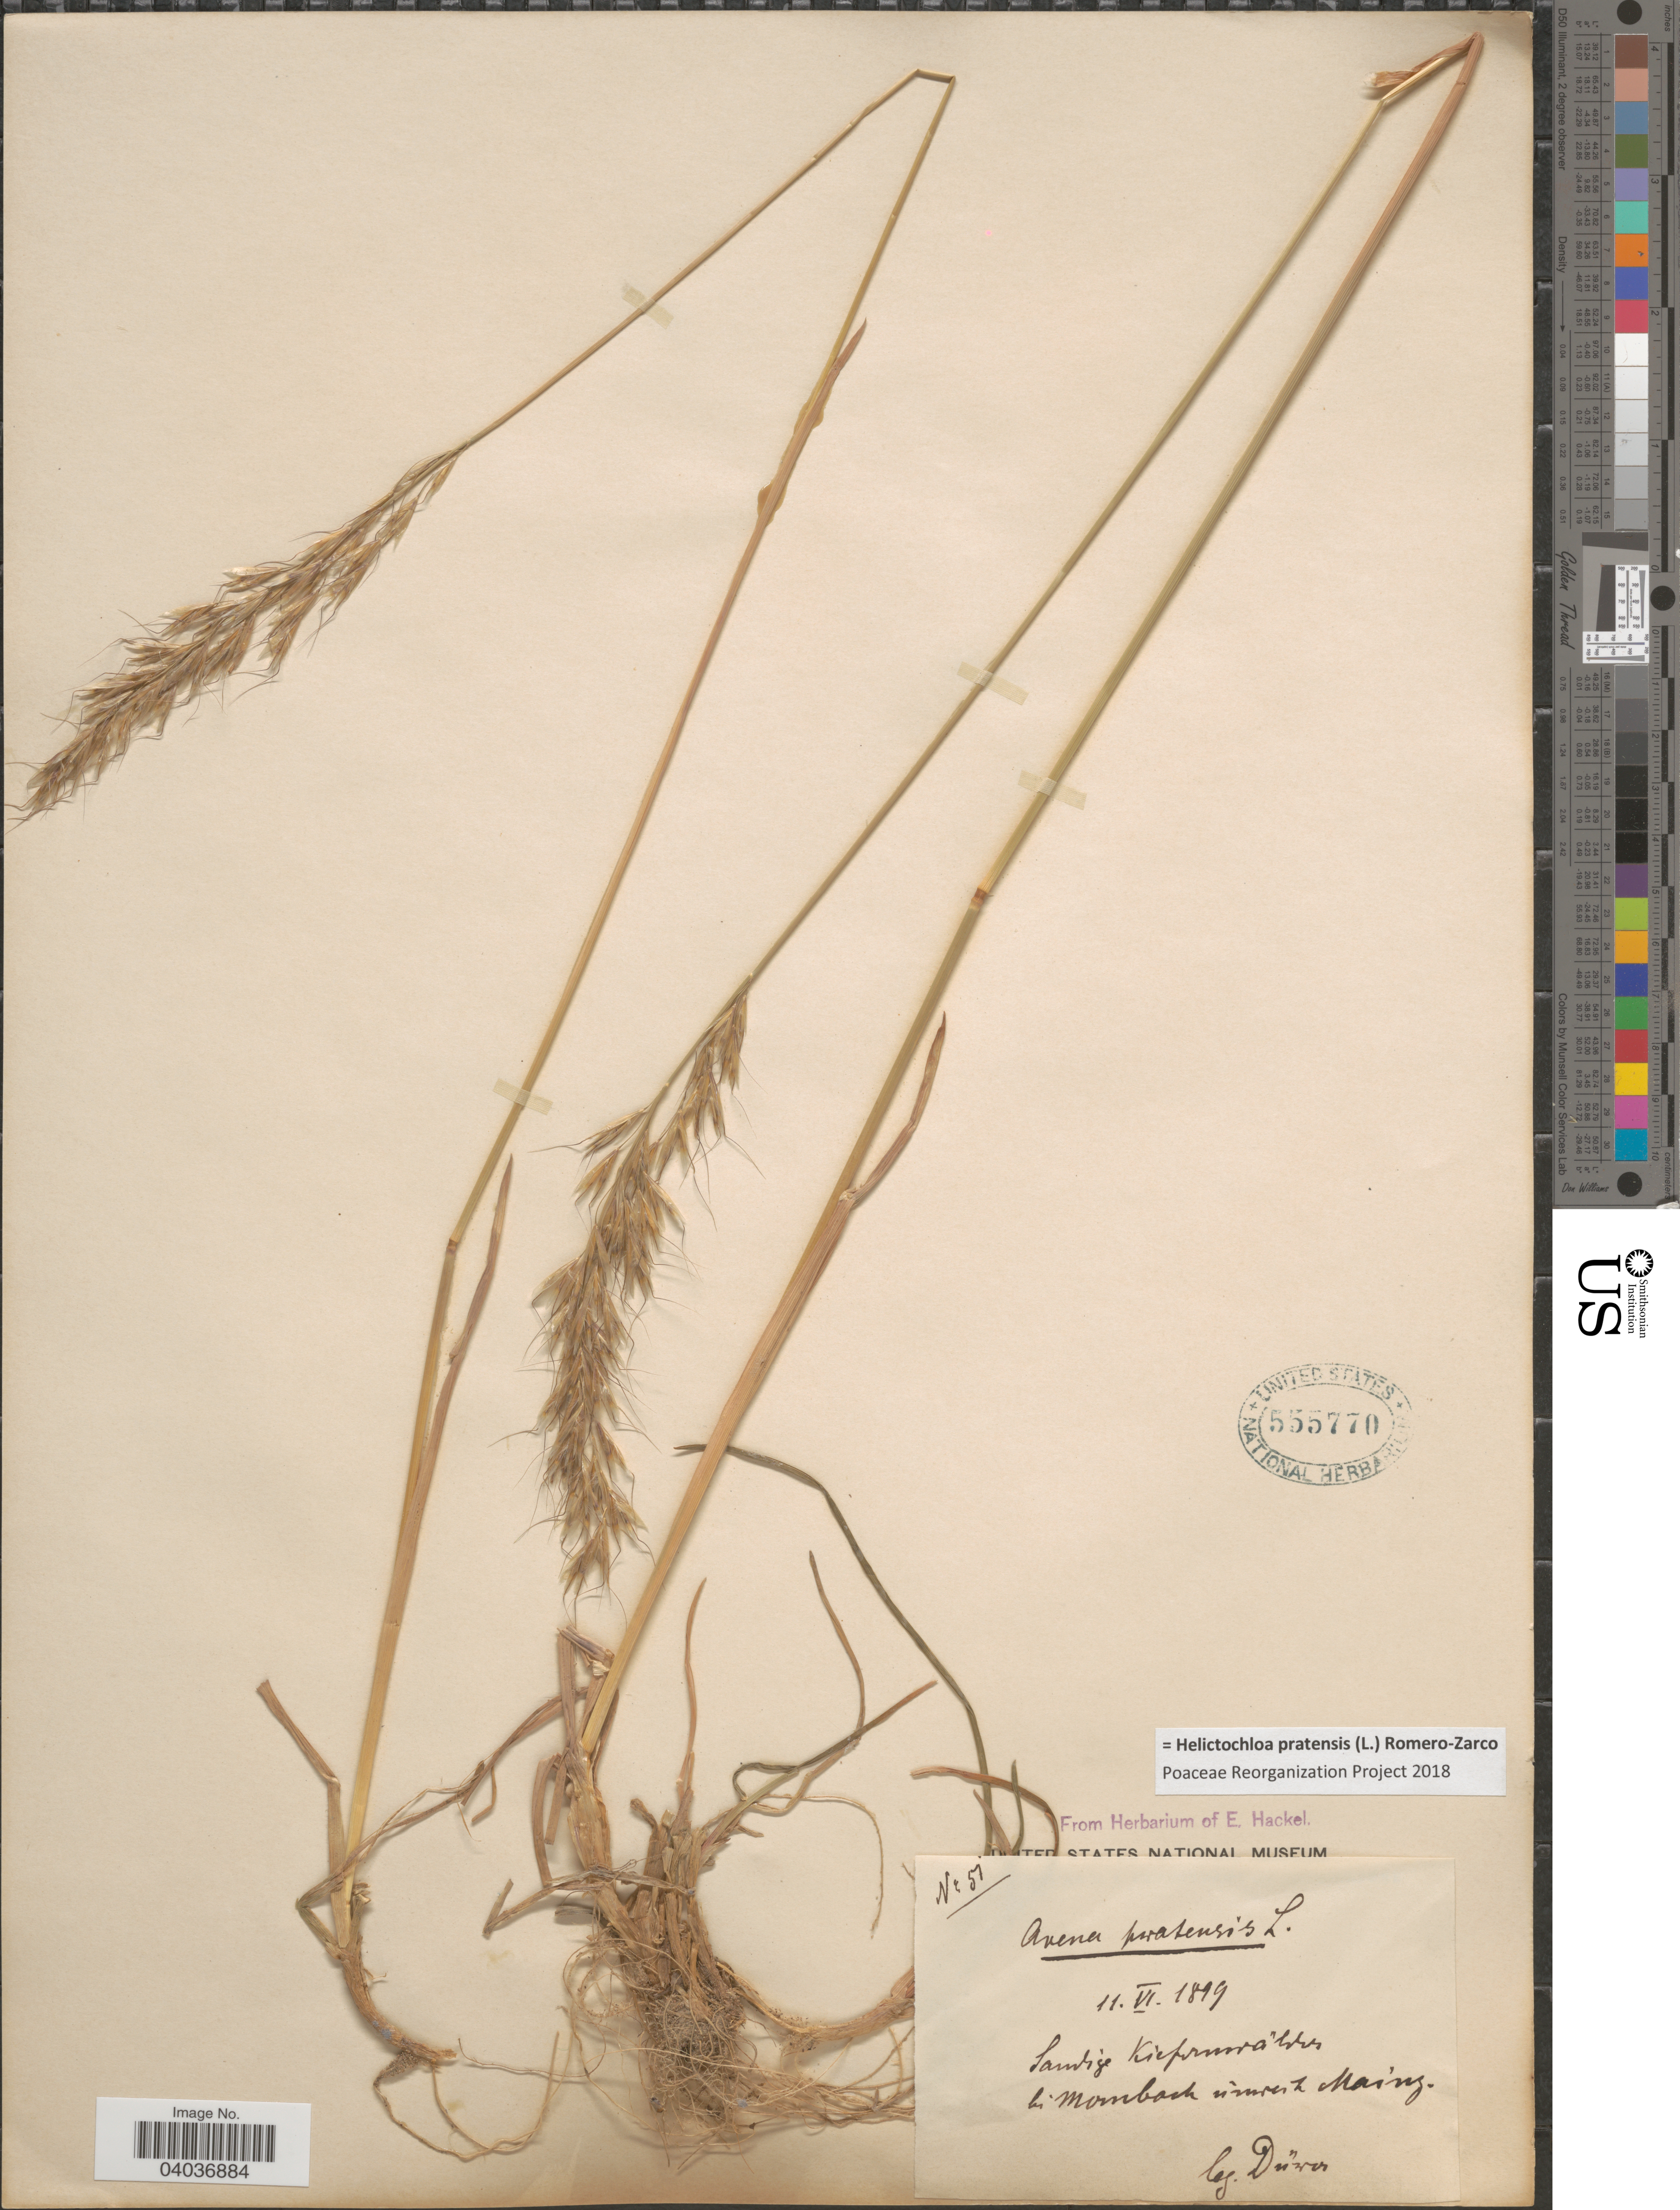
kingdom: Plantae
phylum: Tracheophyta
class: Liliopsida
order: Poales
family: Poaceae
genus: Helictochloa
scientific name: Helictochloa pratensis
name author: (L.) Romero-Zarco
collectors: Dürer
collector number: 51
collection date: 1899-06-11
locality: Sandige Kiefernwäldern bi Mombach imresk Mainz. [interpreted]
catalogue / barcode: US 555770